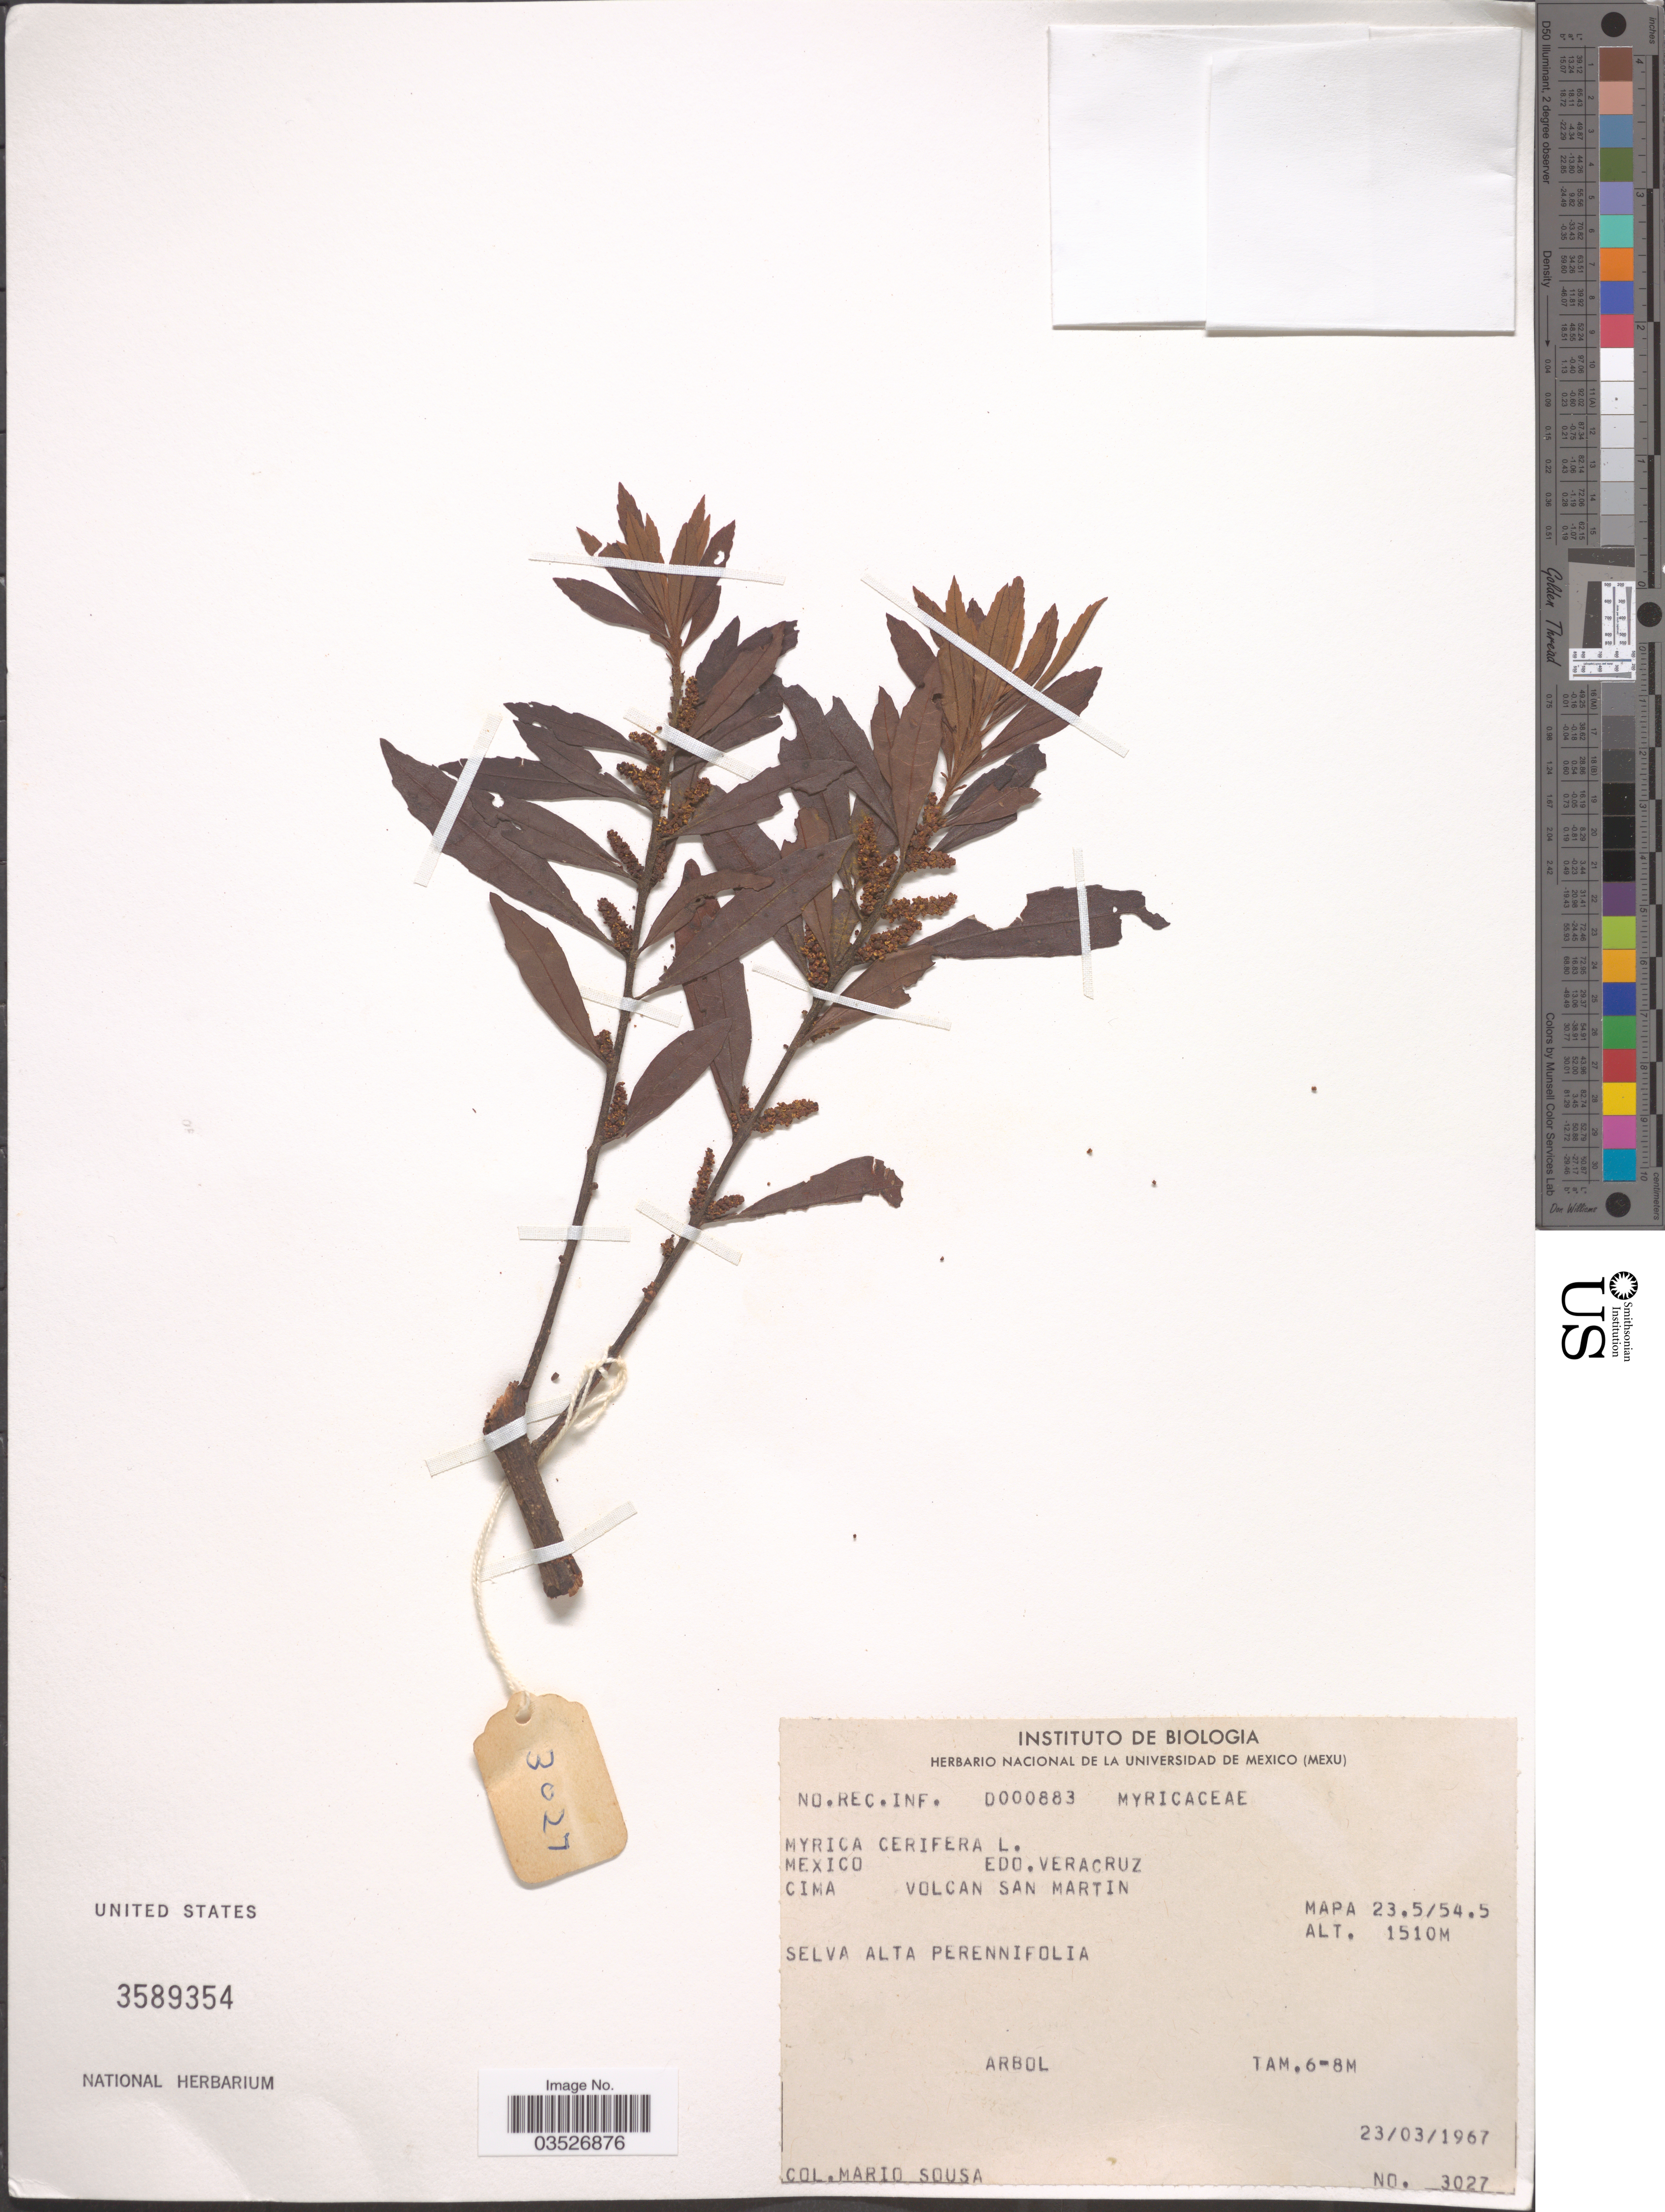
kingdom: Plantae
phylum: Tracheophyta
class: Magnoliopsida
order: Fagales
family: Myricaceae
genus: Morella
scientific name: Morella cerifera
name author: (L.) Small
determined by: Strong, M. T., (US), Smithsonian Institution - National Museum of Natural History (UNITED STATES)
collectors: M. Sousa S.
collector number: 3027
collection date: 1967-03-23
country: Mexico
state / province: Veracruz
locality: Edo. Veracruz. Cima Volcan San Martin. Mapa 23.5/54.5.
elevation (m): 1510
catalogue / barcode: US 3589354